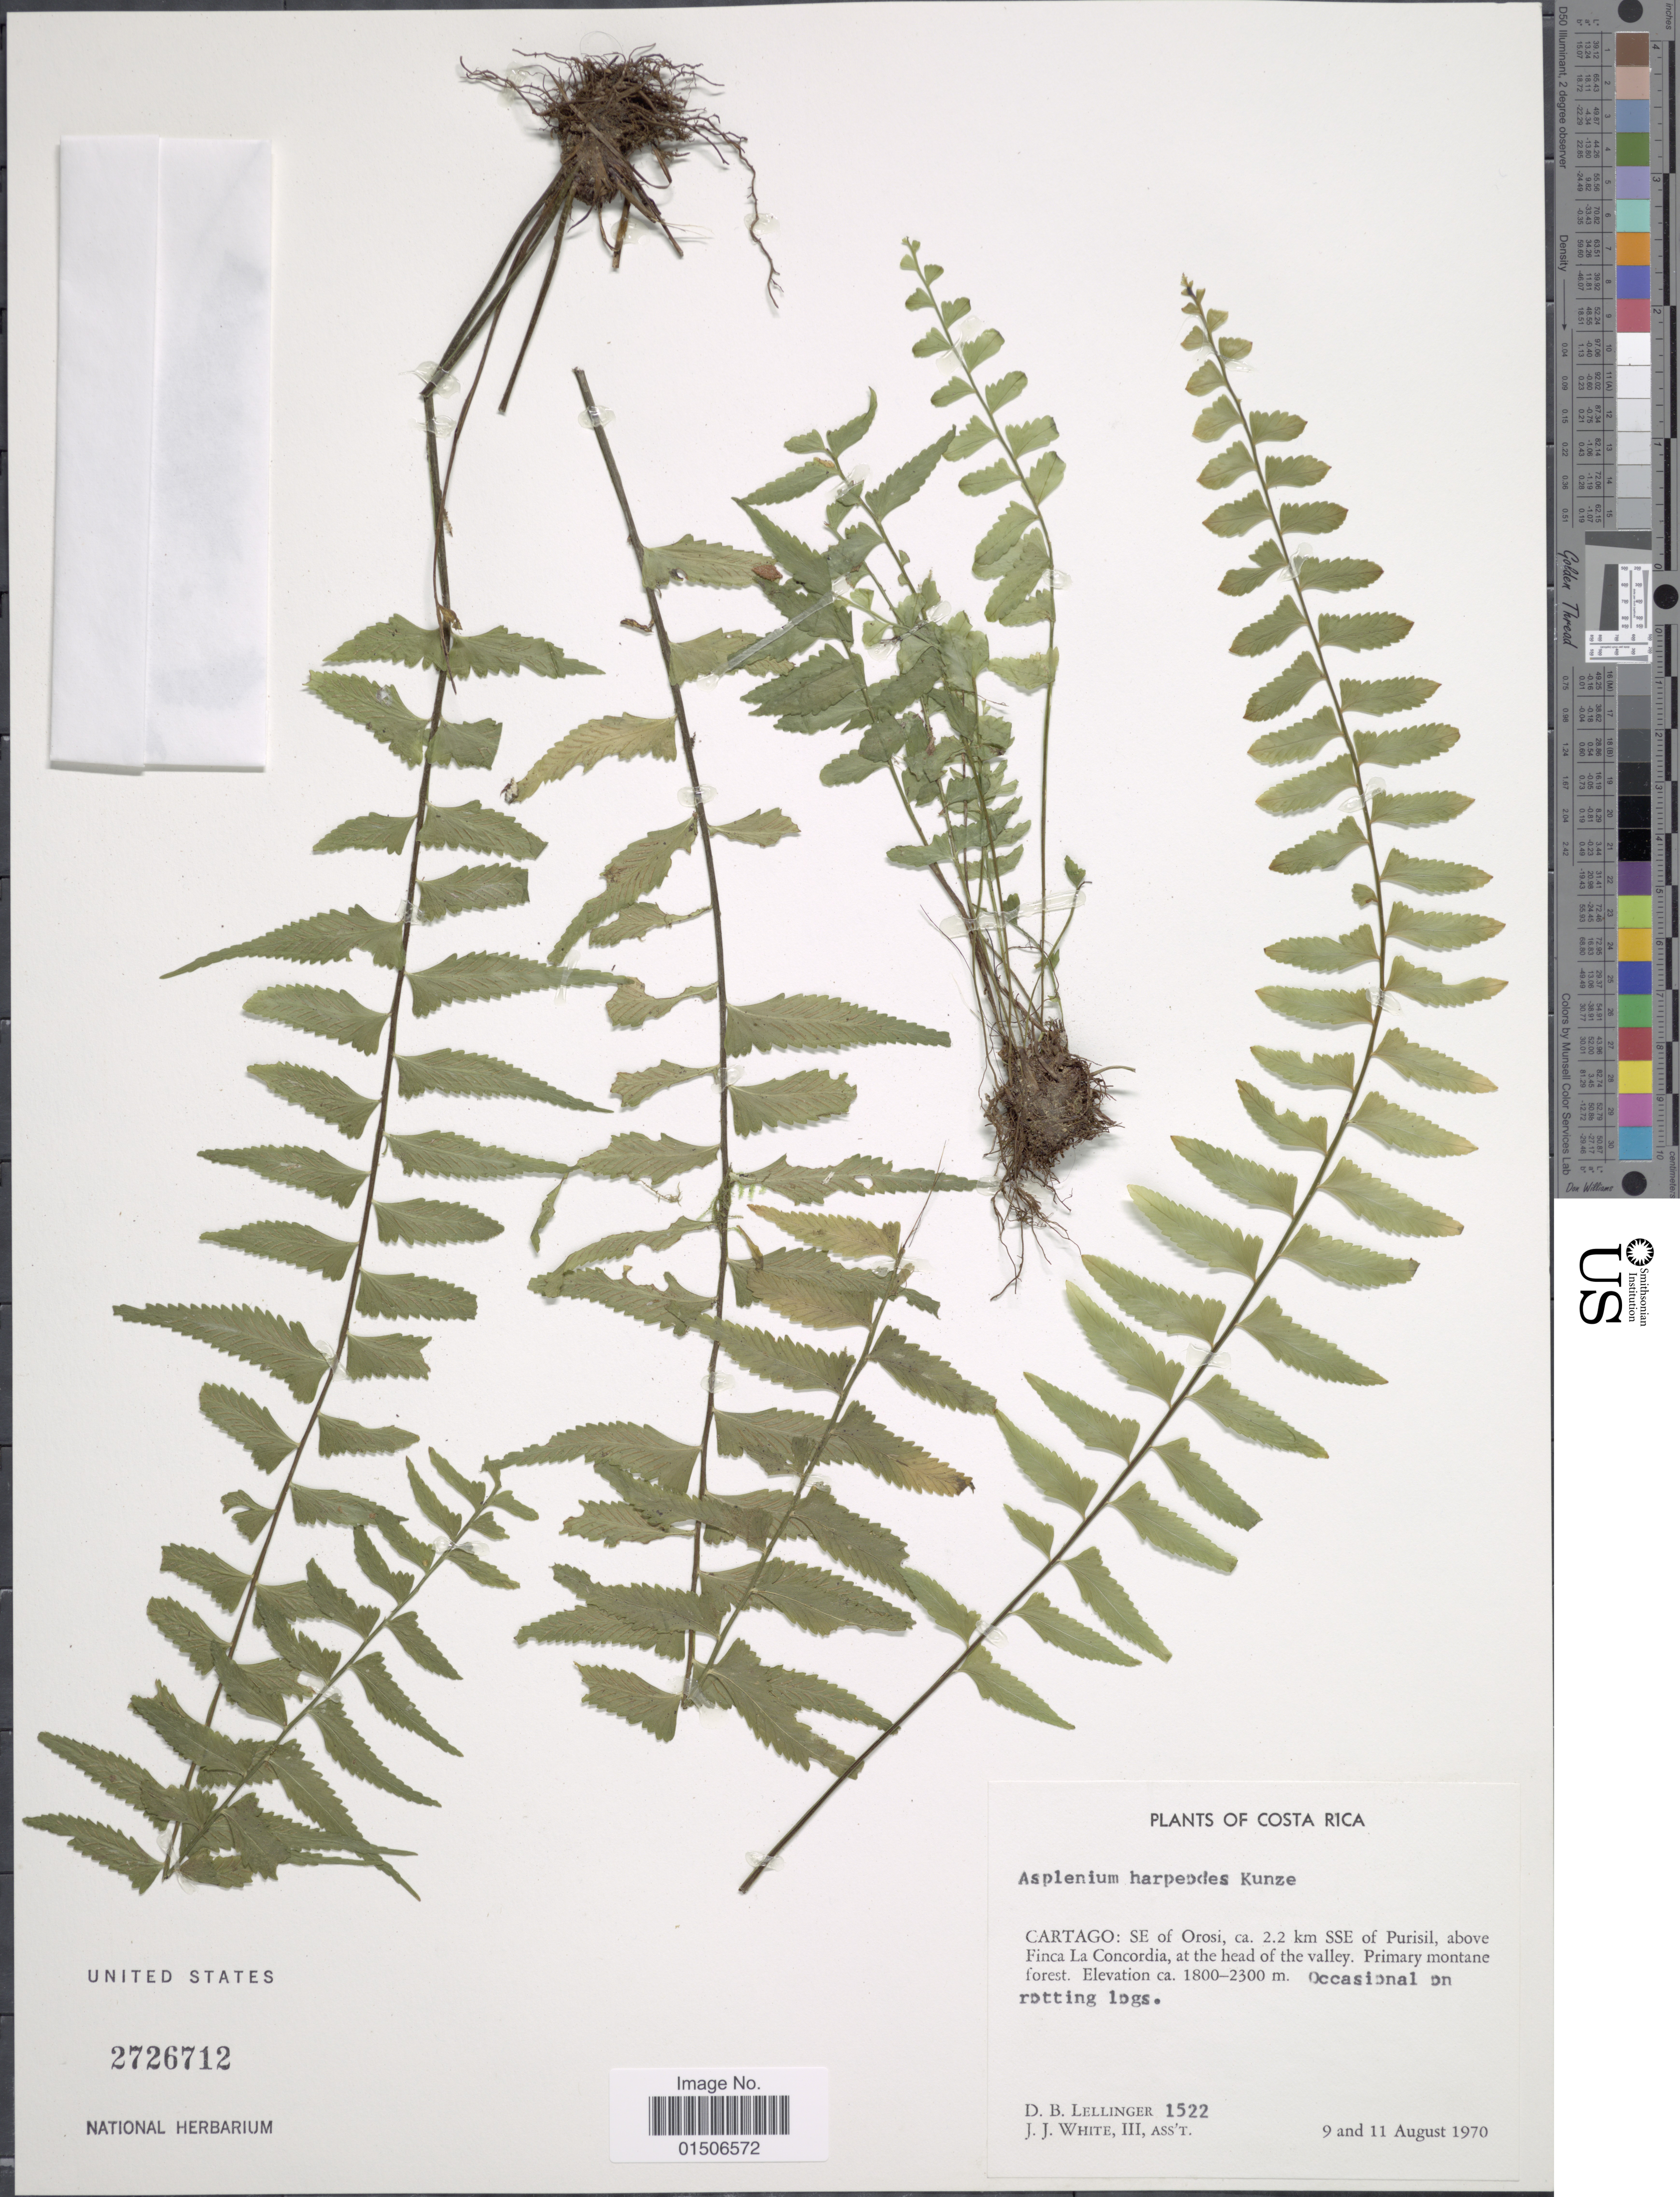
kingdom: Plantae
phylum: Tracheophyta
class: Polypodiopsida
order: Polypodiales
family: Aspleniaceae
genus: Asplenium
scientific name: Asplenium harpeodes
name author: Kunze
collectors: D. B. Lellinger & J. J. White III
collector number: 1522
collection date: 1970-08-09/1970-08-11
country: Costa Rica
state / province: Cartago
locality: SE of Orosi, ca. 2.2 km SSE of Purisil, above Finca La Concordia, at the head of the valley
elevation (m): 1800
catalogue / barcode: US 2726712